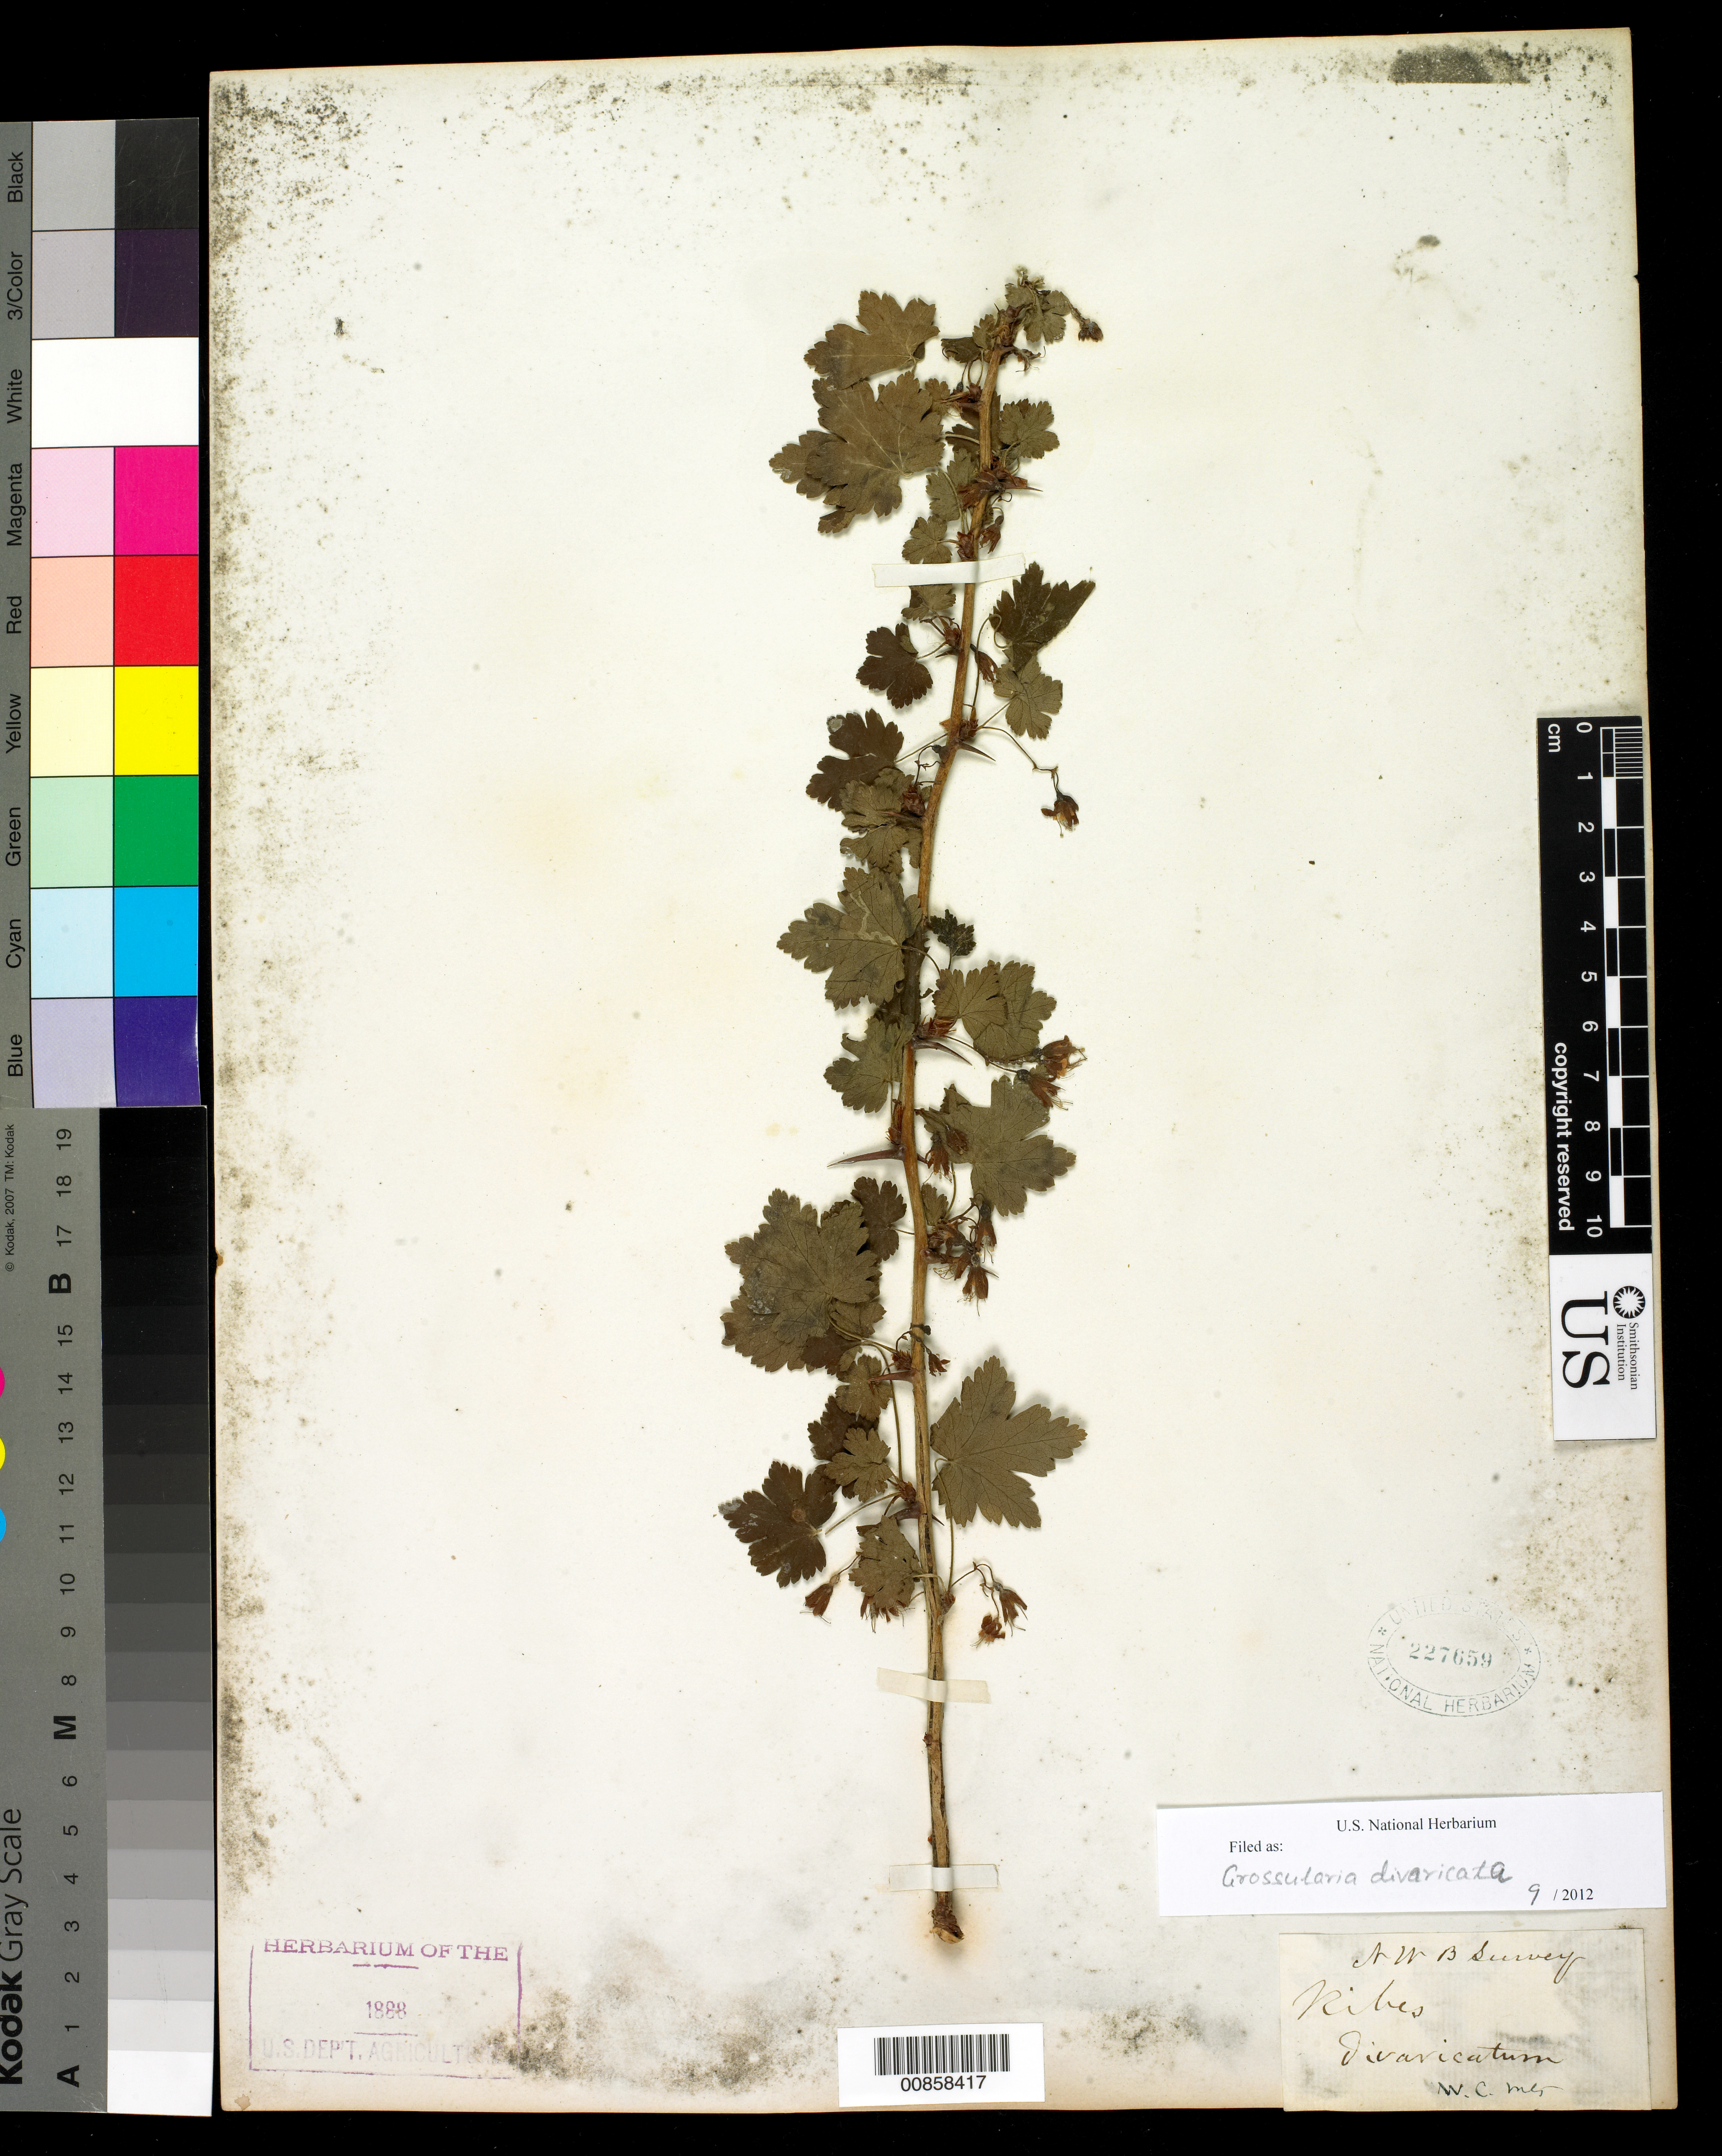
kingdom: Plantae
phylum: Tracheophyta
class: Magnoliopsida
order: Saxifragales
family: Grossulariaceae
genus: Ribes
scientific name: Ribes divaricatum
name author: Douglas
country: United States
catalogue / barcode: US 227659